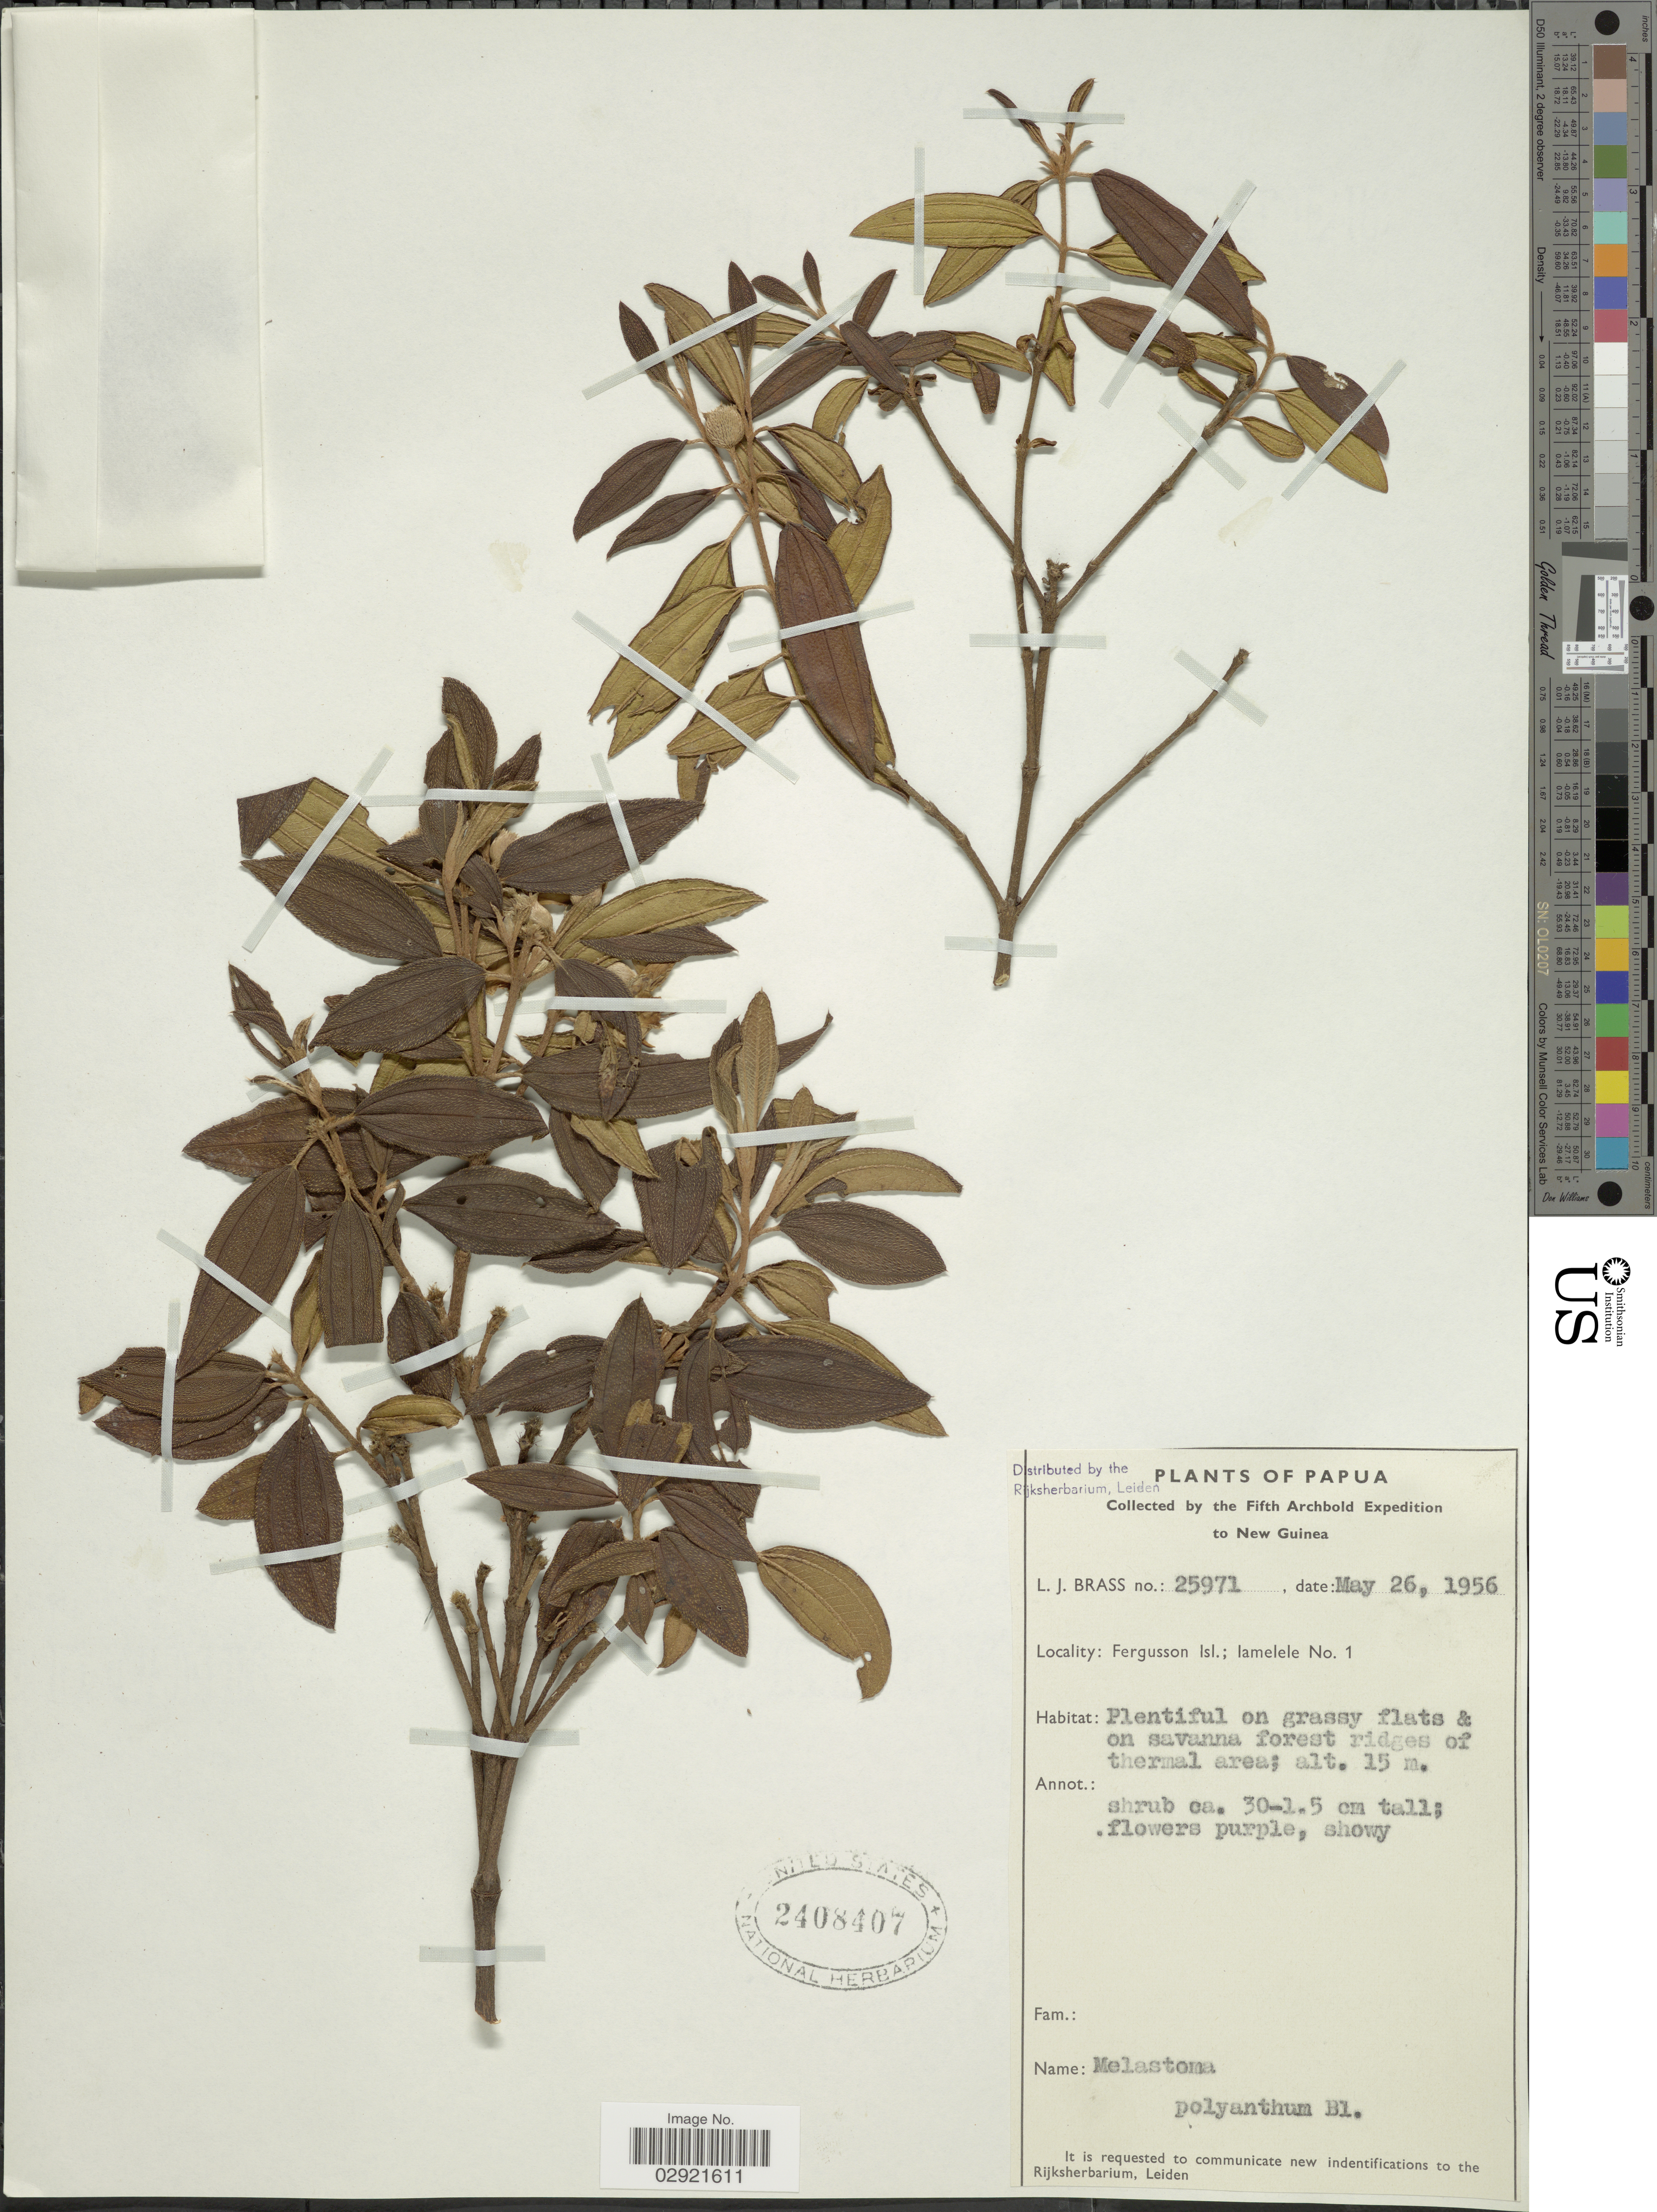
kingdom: Plantae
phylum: Tracheophyta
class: Magnoliopsida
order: Myrtales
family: Melastomataceae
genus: Melastoma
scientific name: Melastoma malabathricum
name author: L.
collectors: L. J. Brass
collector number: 25971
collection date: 1956-05-26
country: Papua New Guinea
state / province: Milne Bay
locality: New Guinea. Fergusson Isl.; Iamelele No. 1.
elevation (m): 15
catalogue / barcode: US 2408407